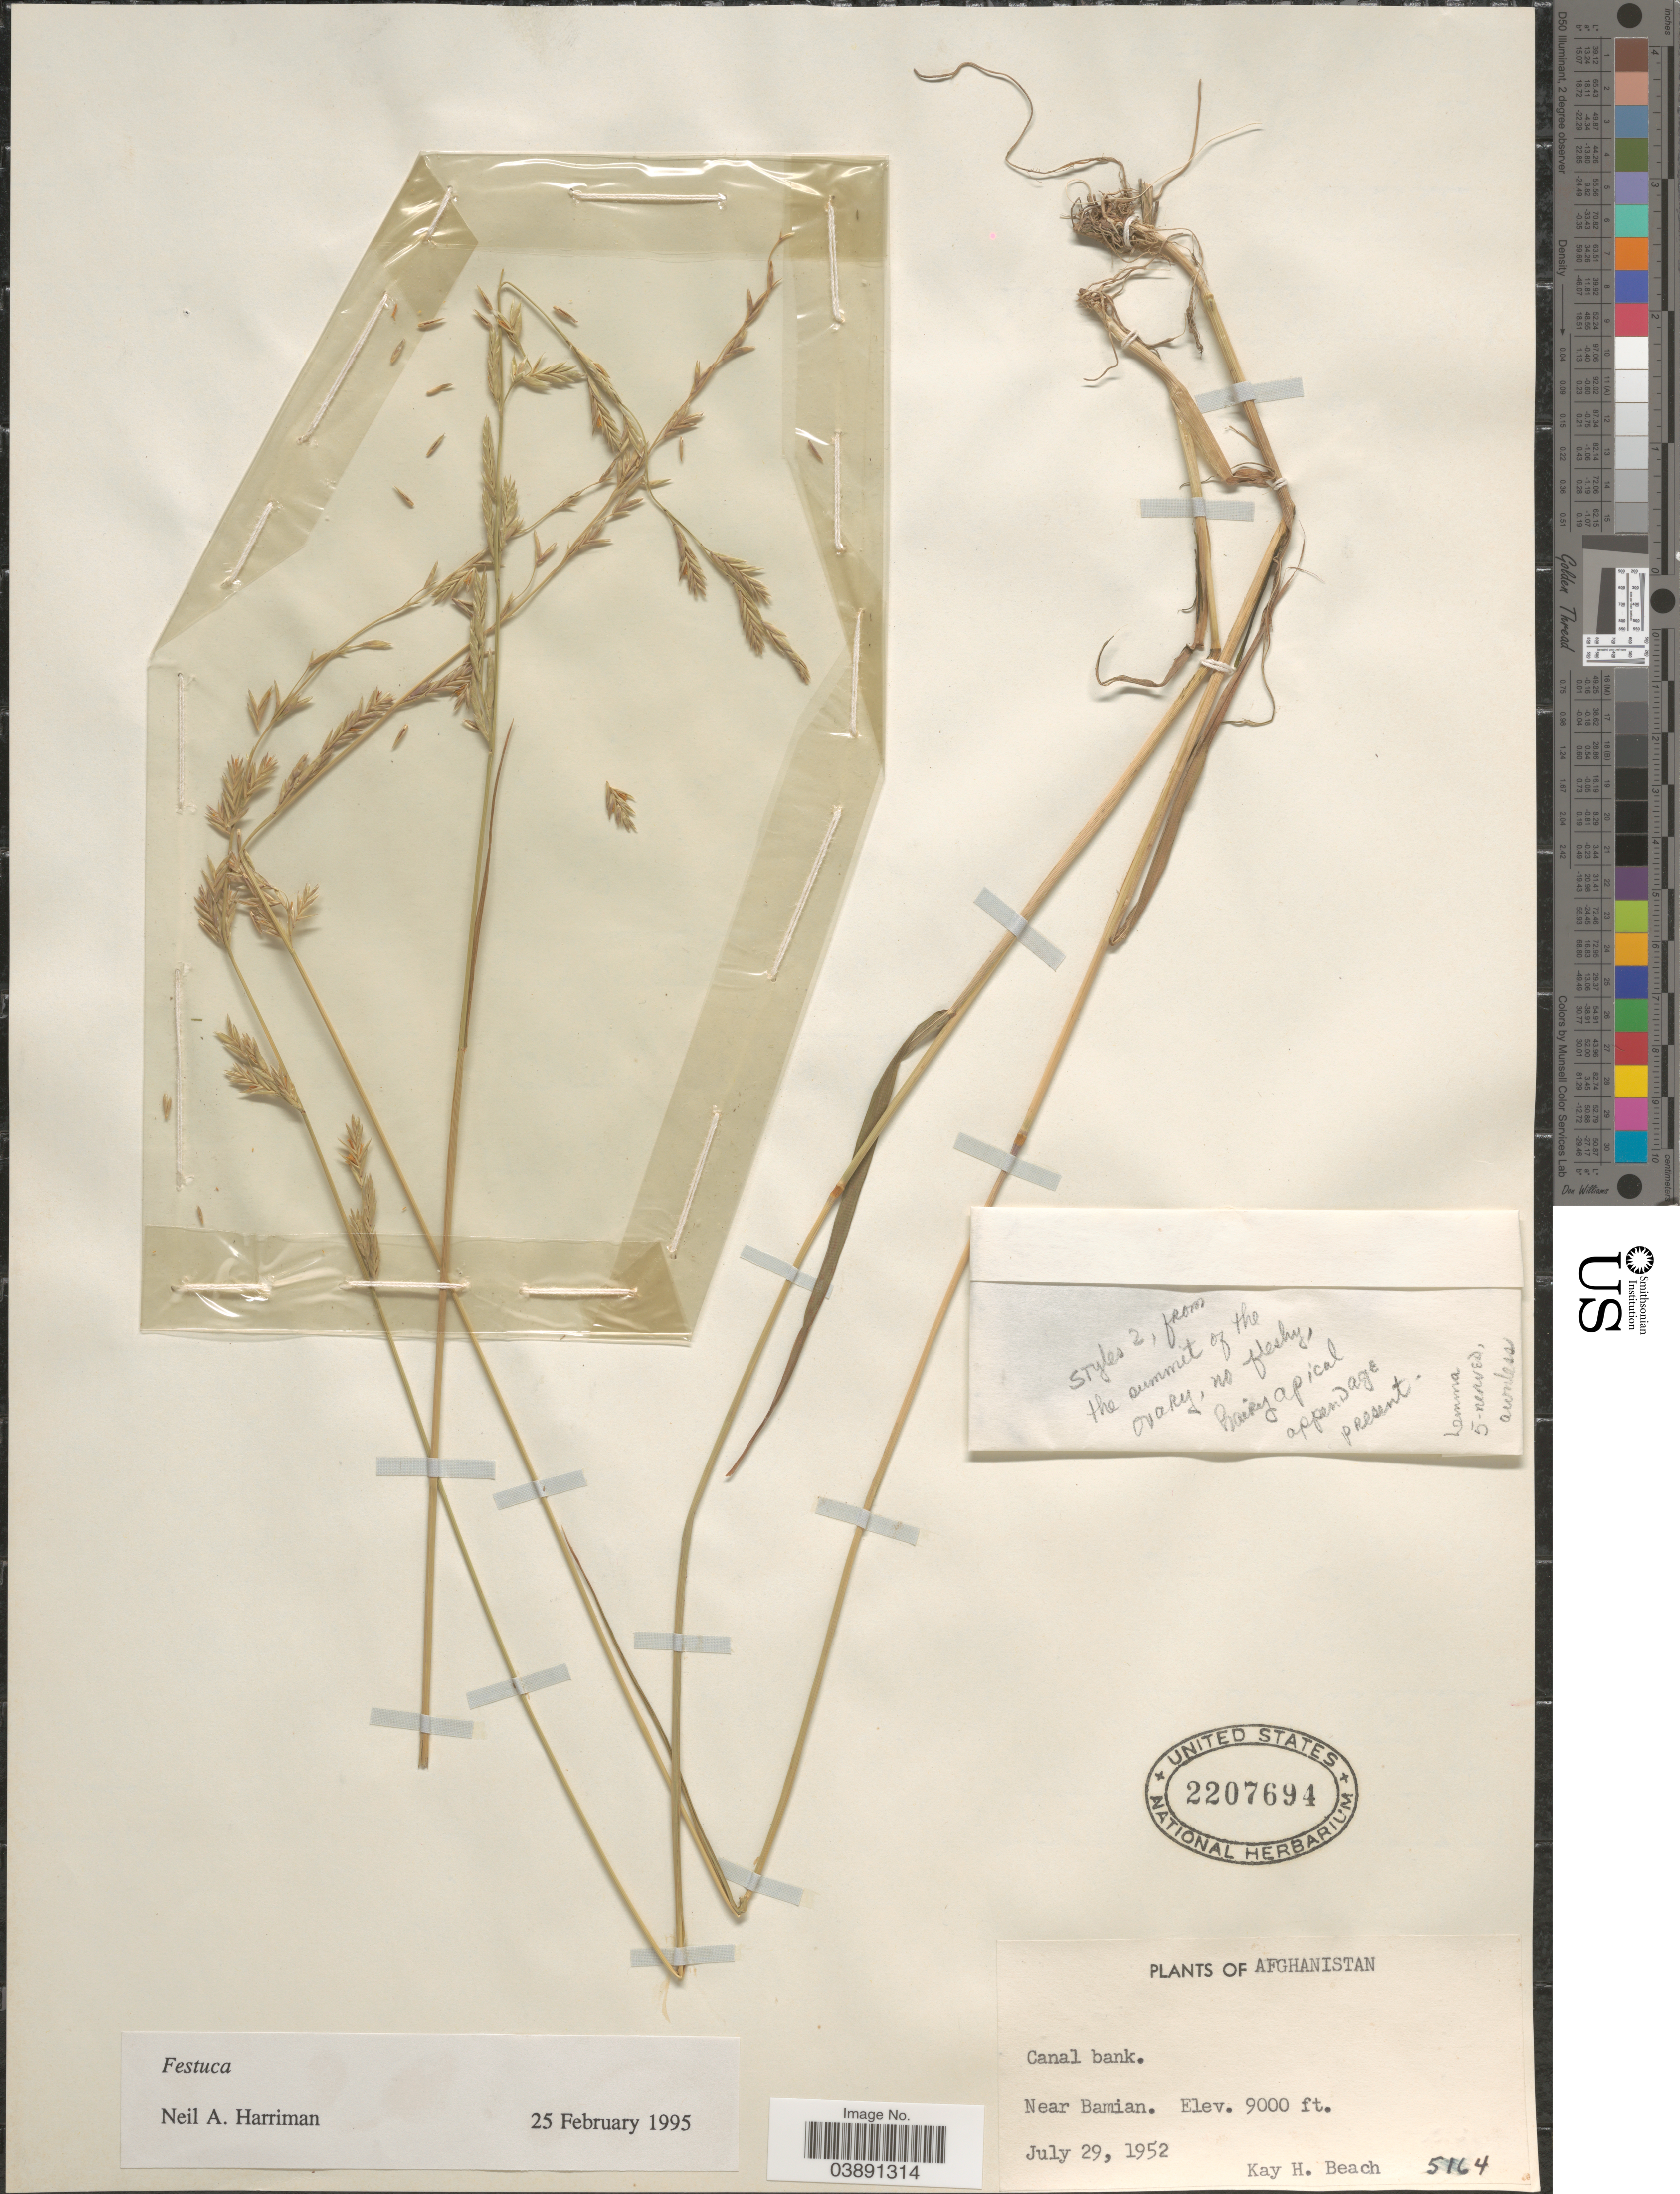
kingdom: Plantae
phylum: Tracheophyta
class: Liliopsida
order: Poales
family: Poaceae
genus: Festuca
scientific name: Festuca sp.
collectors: K. H. Beach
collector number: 5164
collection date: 1952-07-29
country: Afghanistan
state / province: Bamian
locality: Near Bamian.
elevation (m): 2743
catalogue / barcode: US 2207694